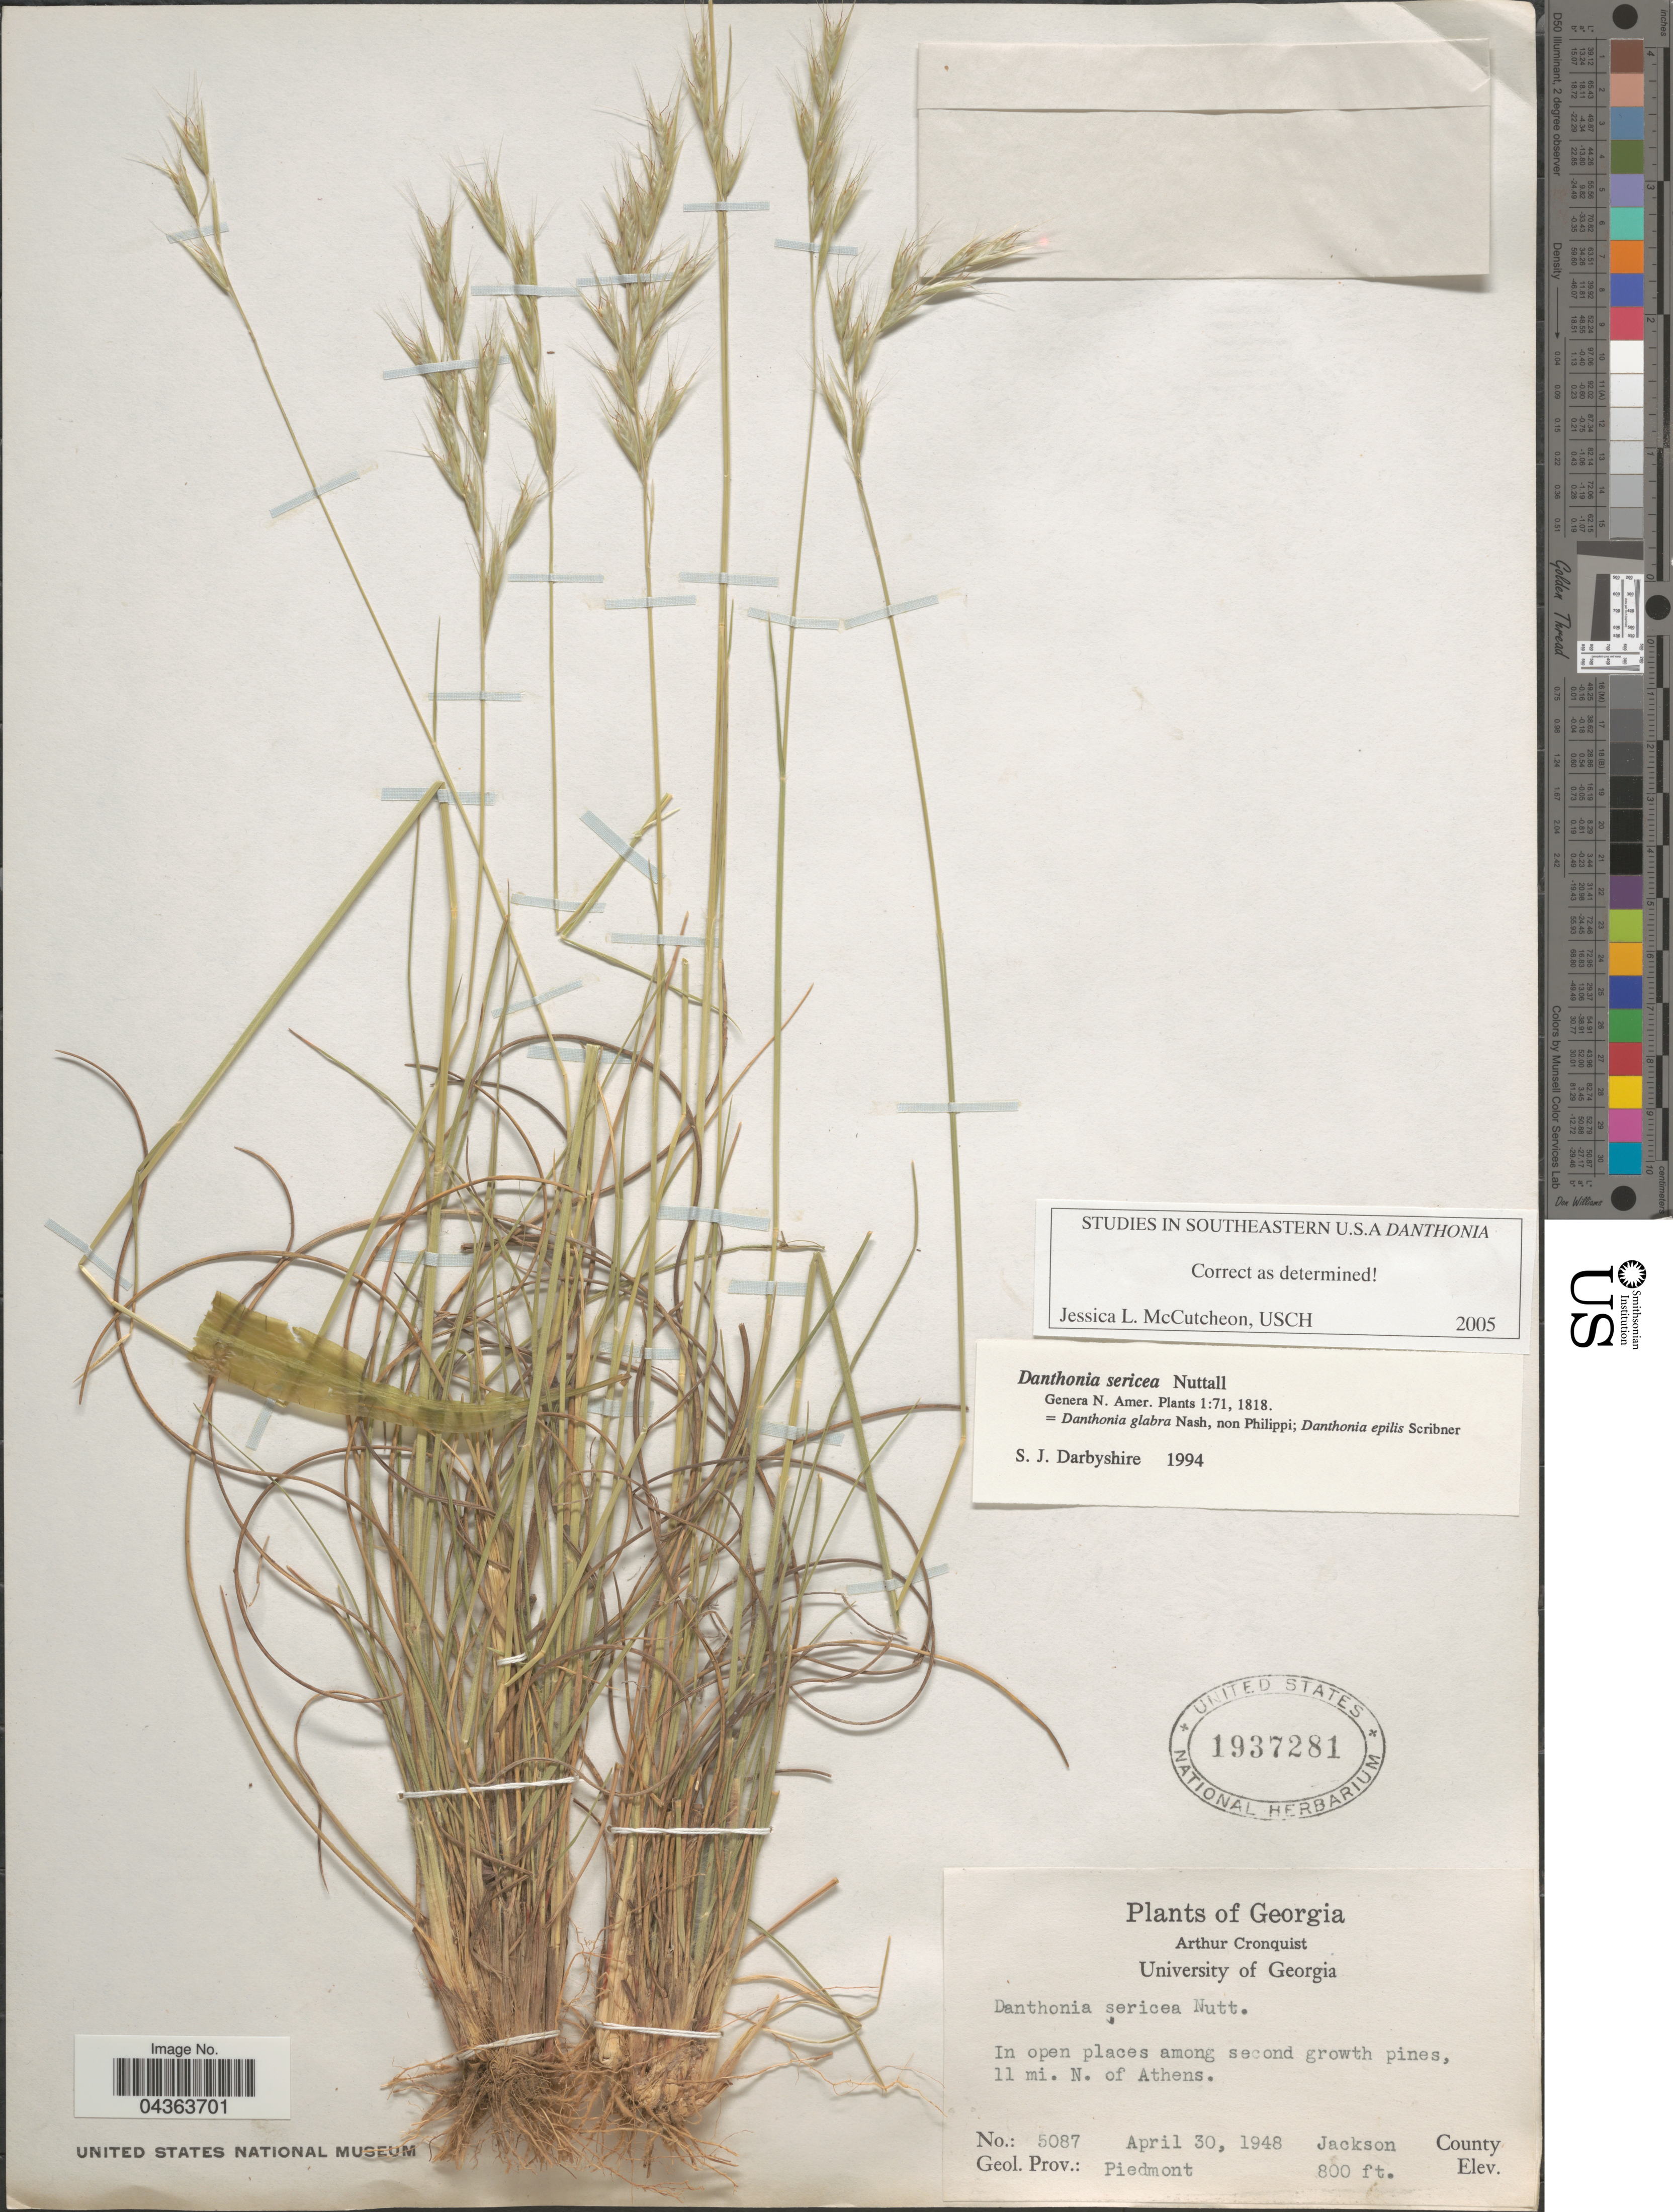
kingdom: Plantae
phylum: Tracheophyta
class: Liliopsida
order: Poales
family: Poaceae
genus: Danthonia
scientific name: Danthonia sericea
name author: Nutt.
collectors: A. J. Cronquist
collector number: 5087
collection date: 1948-04-30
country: United States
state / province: Georgia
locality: In open places among second growth pines, 11 mi. N. of Athens. Jackson County. Geol. Prov. Piedmont.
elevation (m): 244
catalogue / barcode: US 1937281